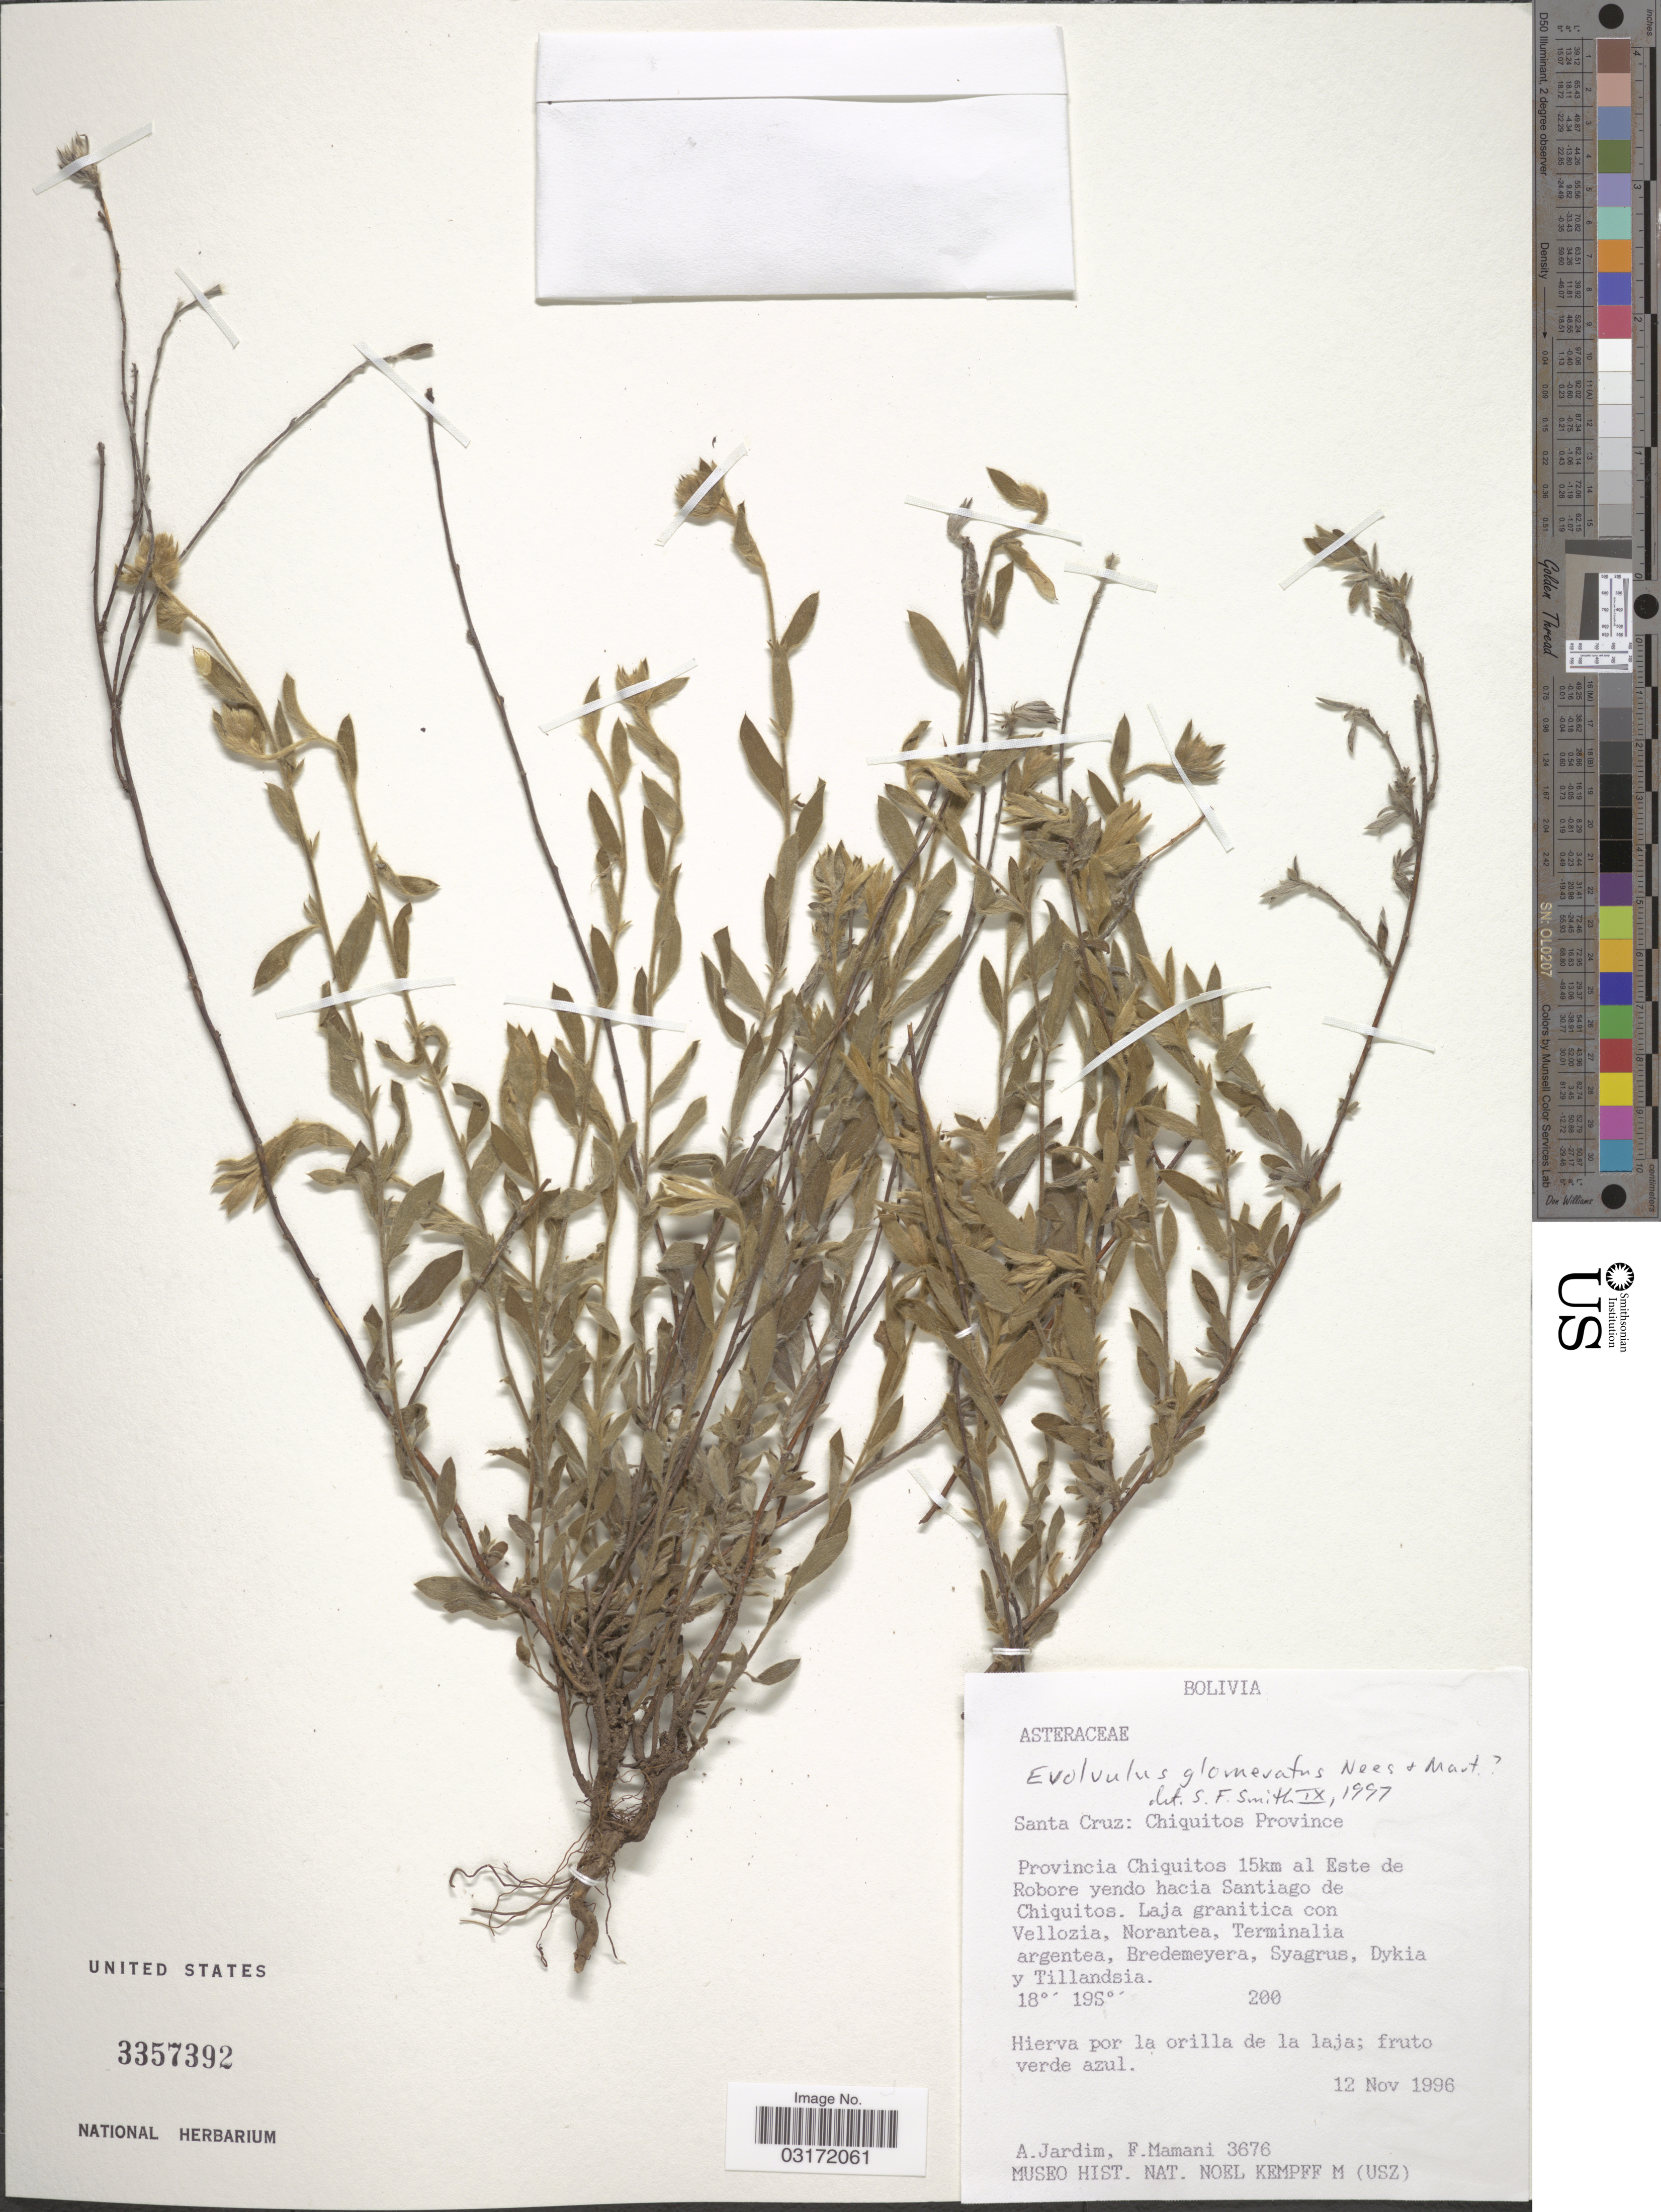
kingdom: Plantae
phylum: Tracheophyta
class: Magnoliopsida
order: Solanales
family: Convolvulaceae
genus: Evolvulus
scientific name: Evolvulus glomeratus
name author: Nees & Mart.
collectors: A. Jardim & F. Mamani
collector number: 3676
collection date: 1996-11-12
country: Bolivia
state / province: Santa Cruz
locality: Chiquitos Province. Provincia Chiquitos 15km al Este de Robore yendo hacia Santiago de Chiquitos.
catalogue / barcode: US 3357392